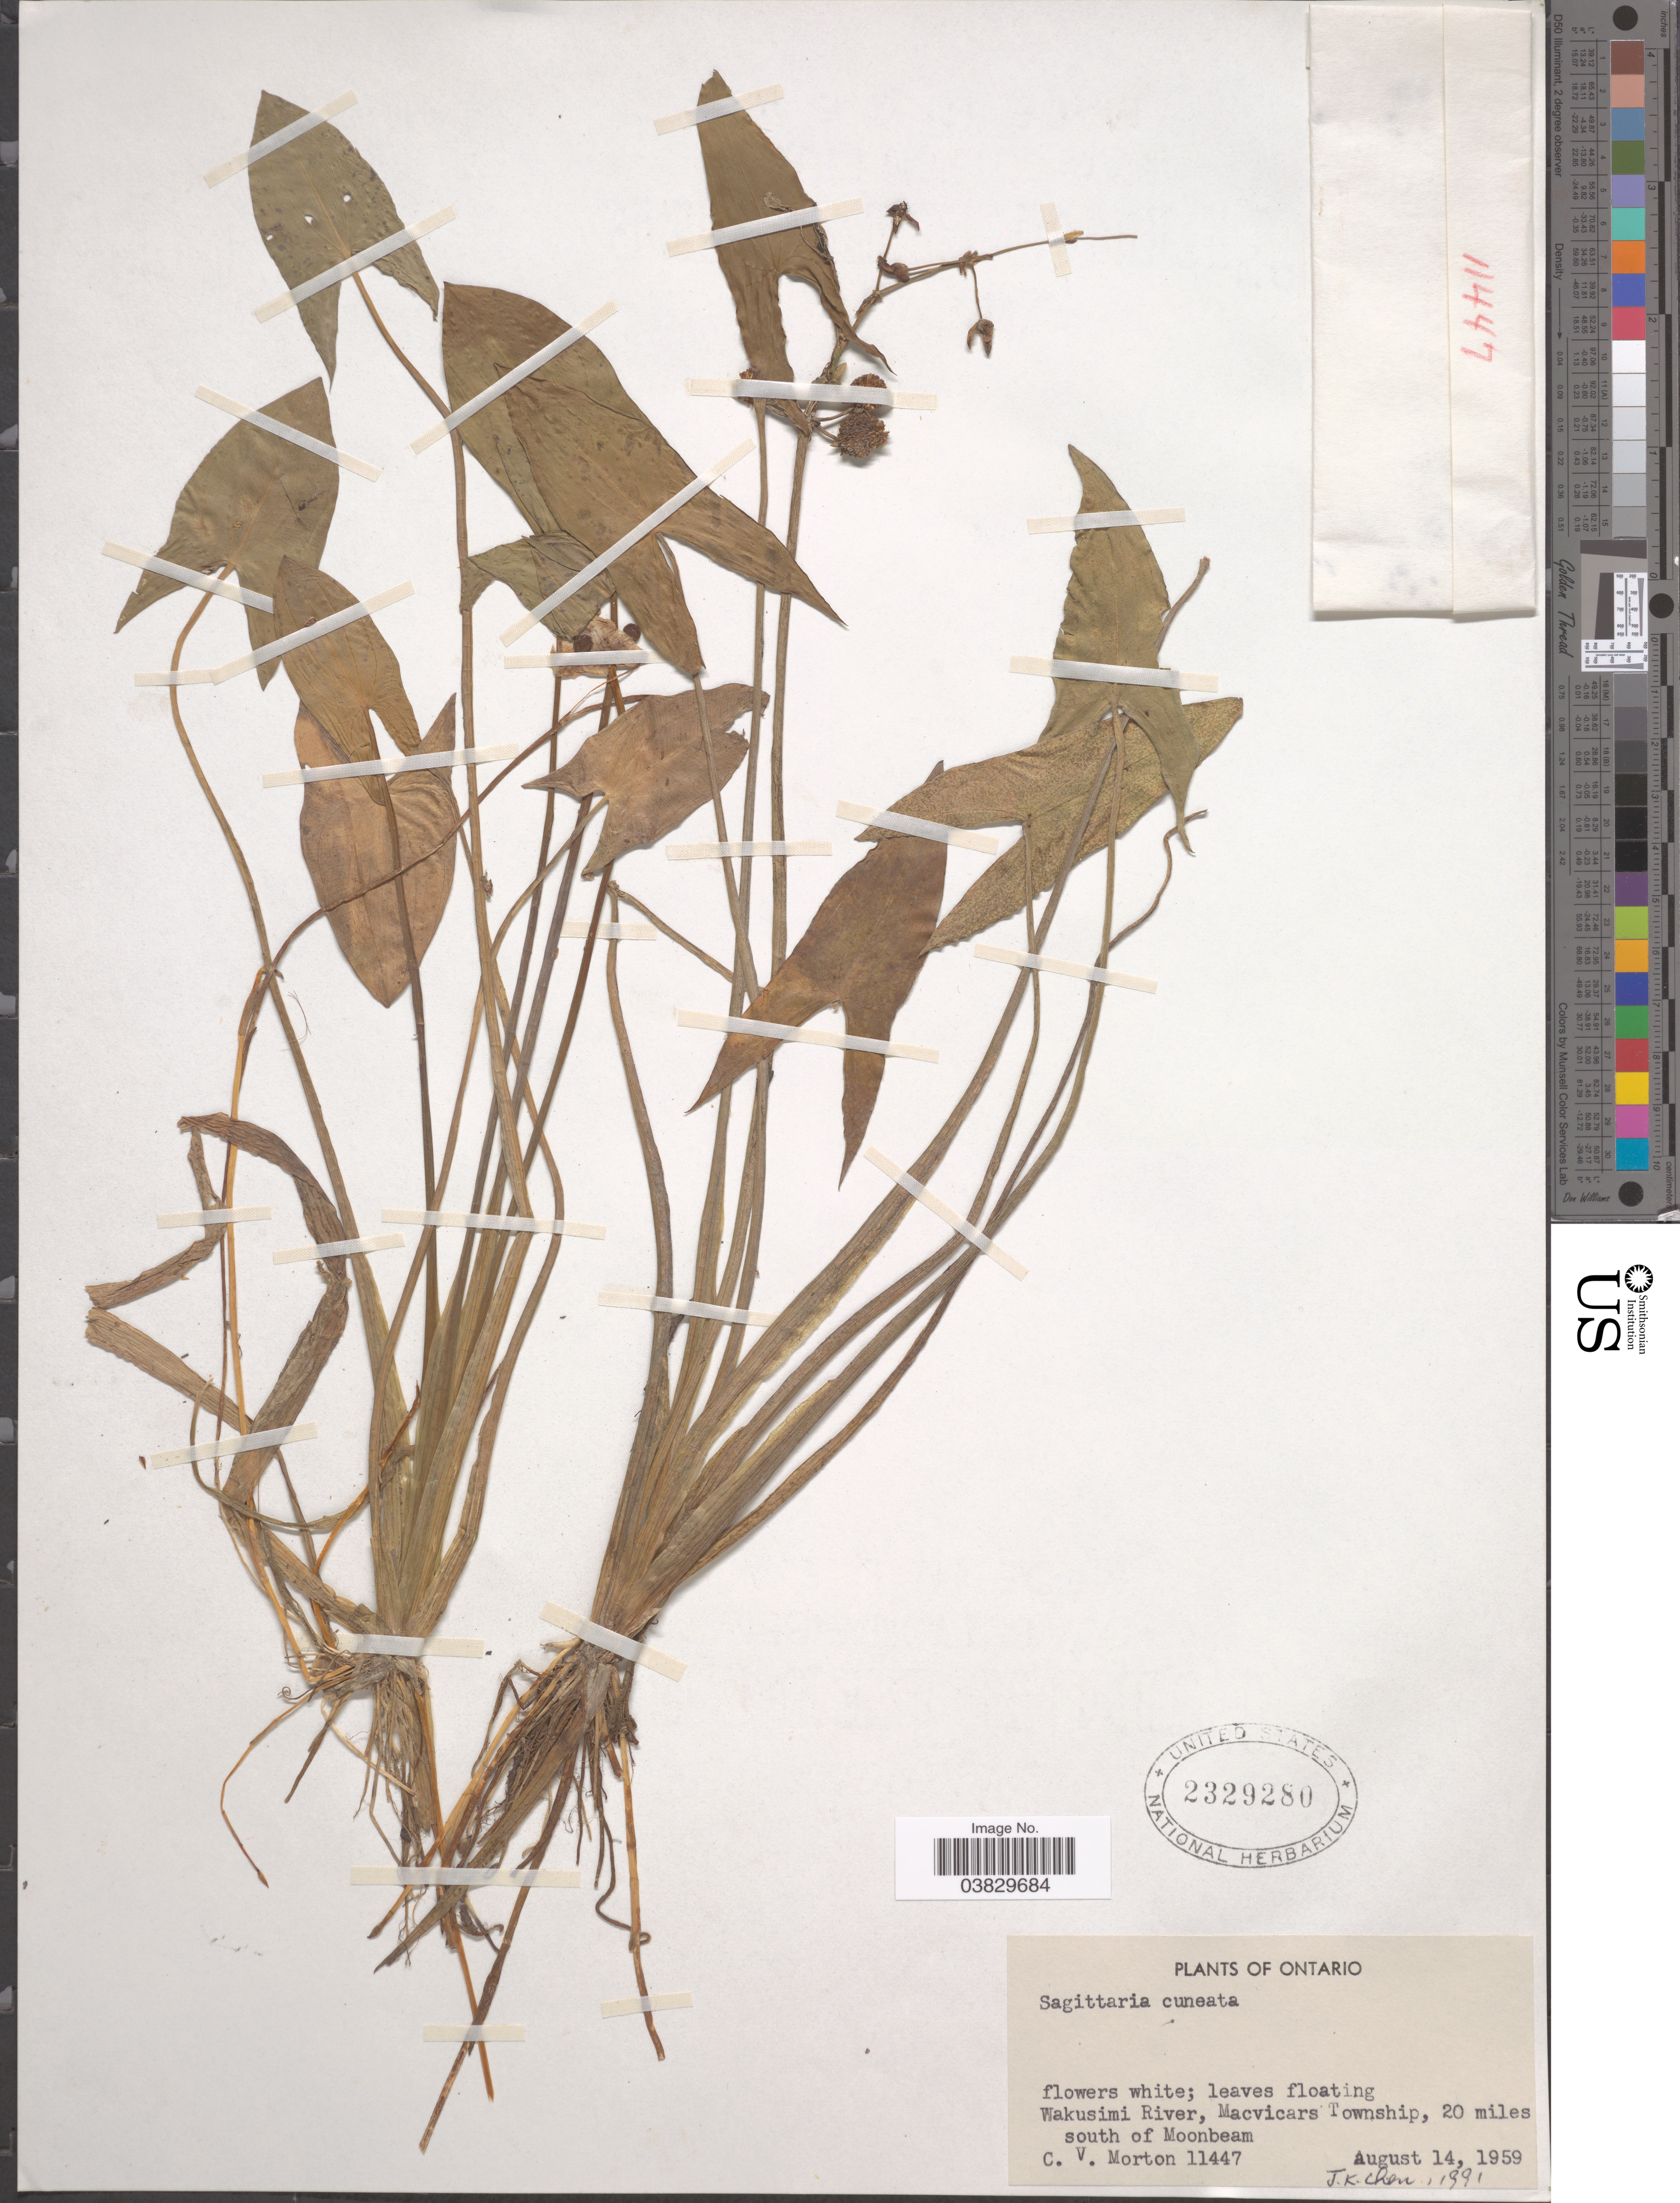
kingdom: Plantae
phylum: Tracheophyta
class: Liliopsida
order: Alismatales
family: Alismataceae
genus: Sagittaria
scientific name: Sagittaria cuneata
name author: E. Sheld.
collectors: C. V. Morton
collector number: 11447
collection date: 1959-08-14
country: Canada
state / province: Ontario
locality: Wakusimi River, Macvicars Township, 20 miles south of Moonbeam.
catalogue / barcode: US 2329280